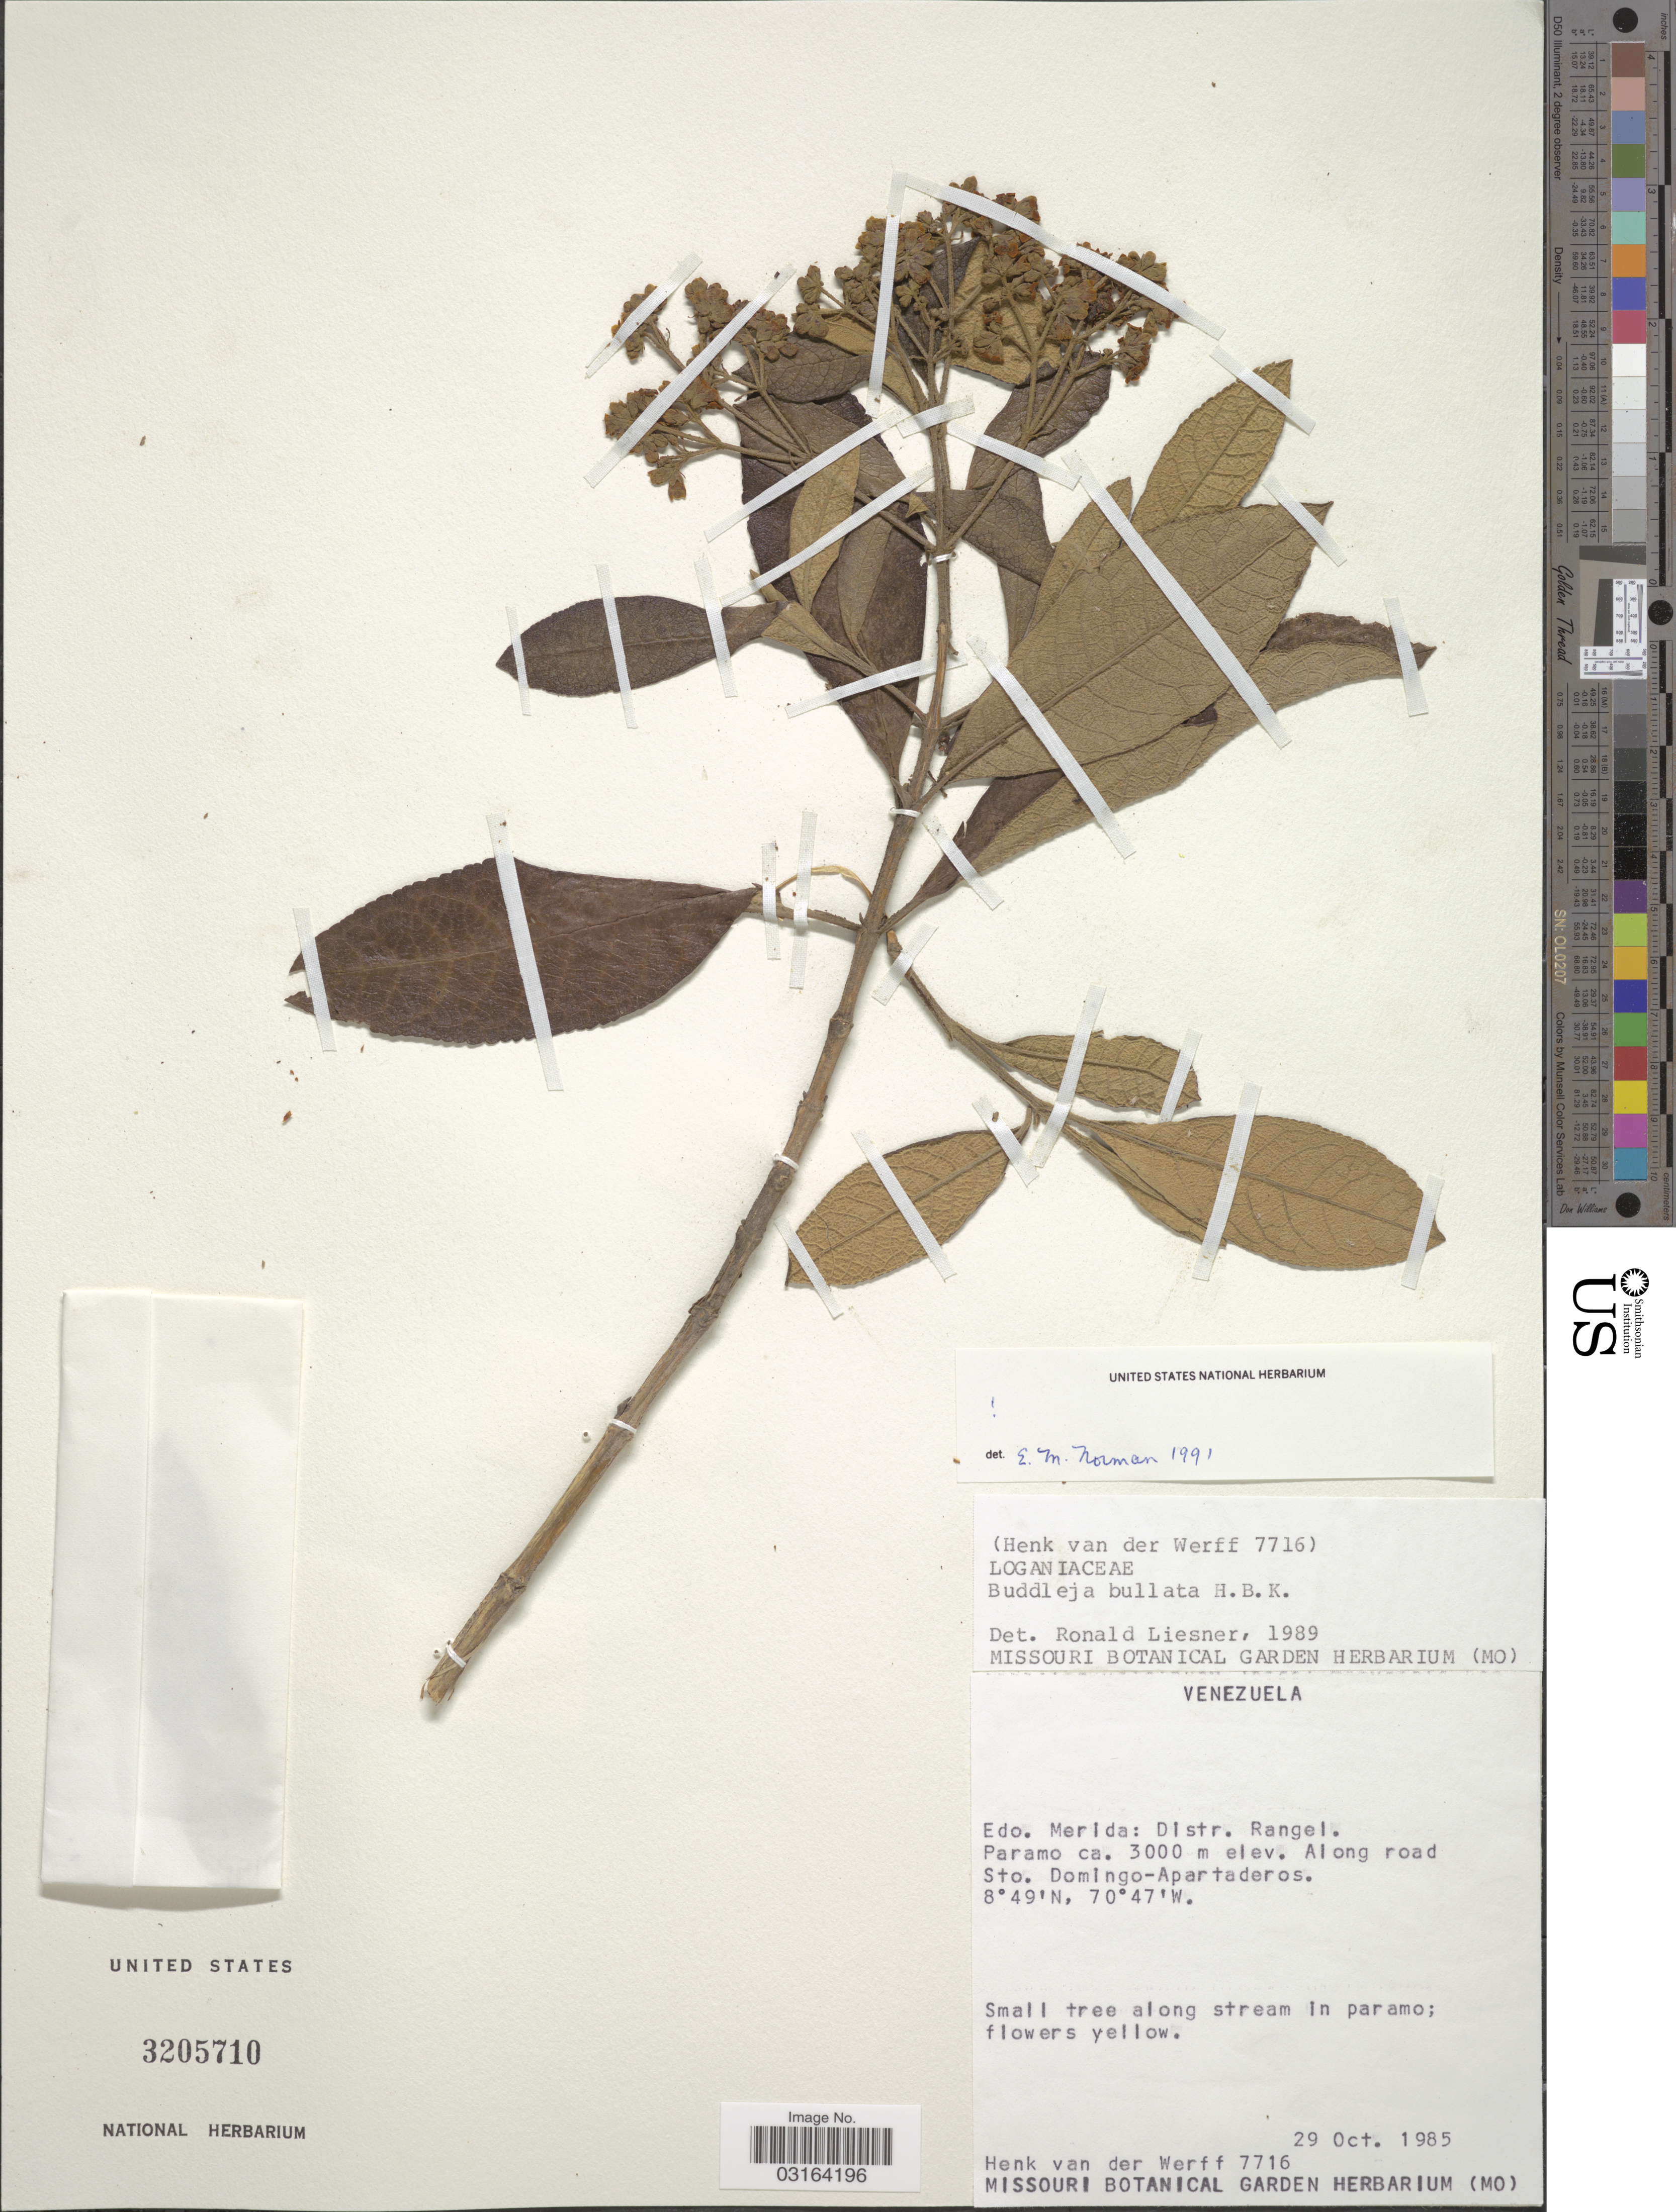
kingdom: Plantae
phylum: Tracheophyta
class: Magnoliopsida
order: Lamiales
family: Scrophulariaceae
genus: Buddleja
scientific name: Buddleja bullata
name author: Kunth in Humb. & et al.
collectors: H. van der Werff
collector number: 7716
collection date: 1985-10-29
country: Venezuela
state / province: Mérida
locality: Distr. Rangel. Along road Sto. Domingo-Apartaderos.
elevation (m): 3000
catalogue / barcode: US 3205710